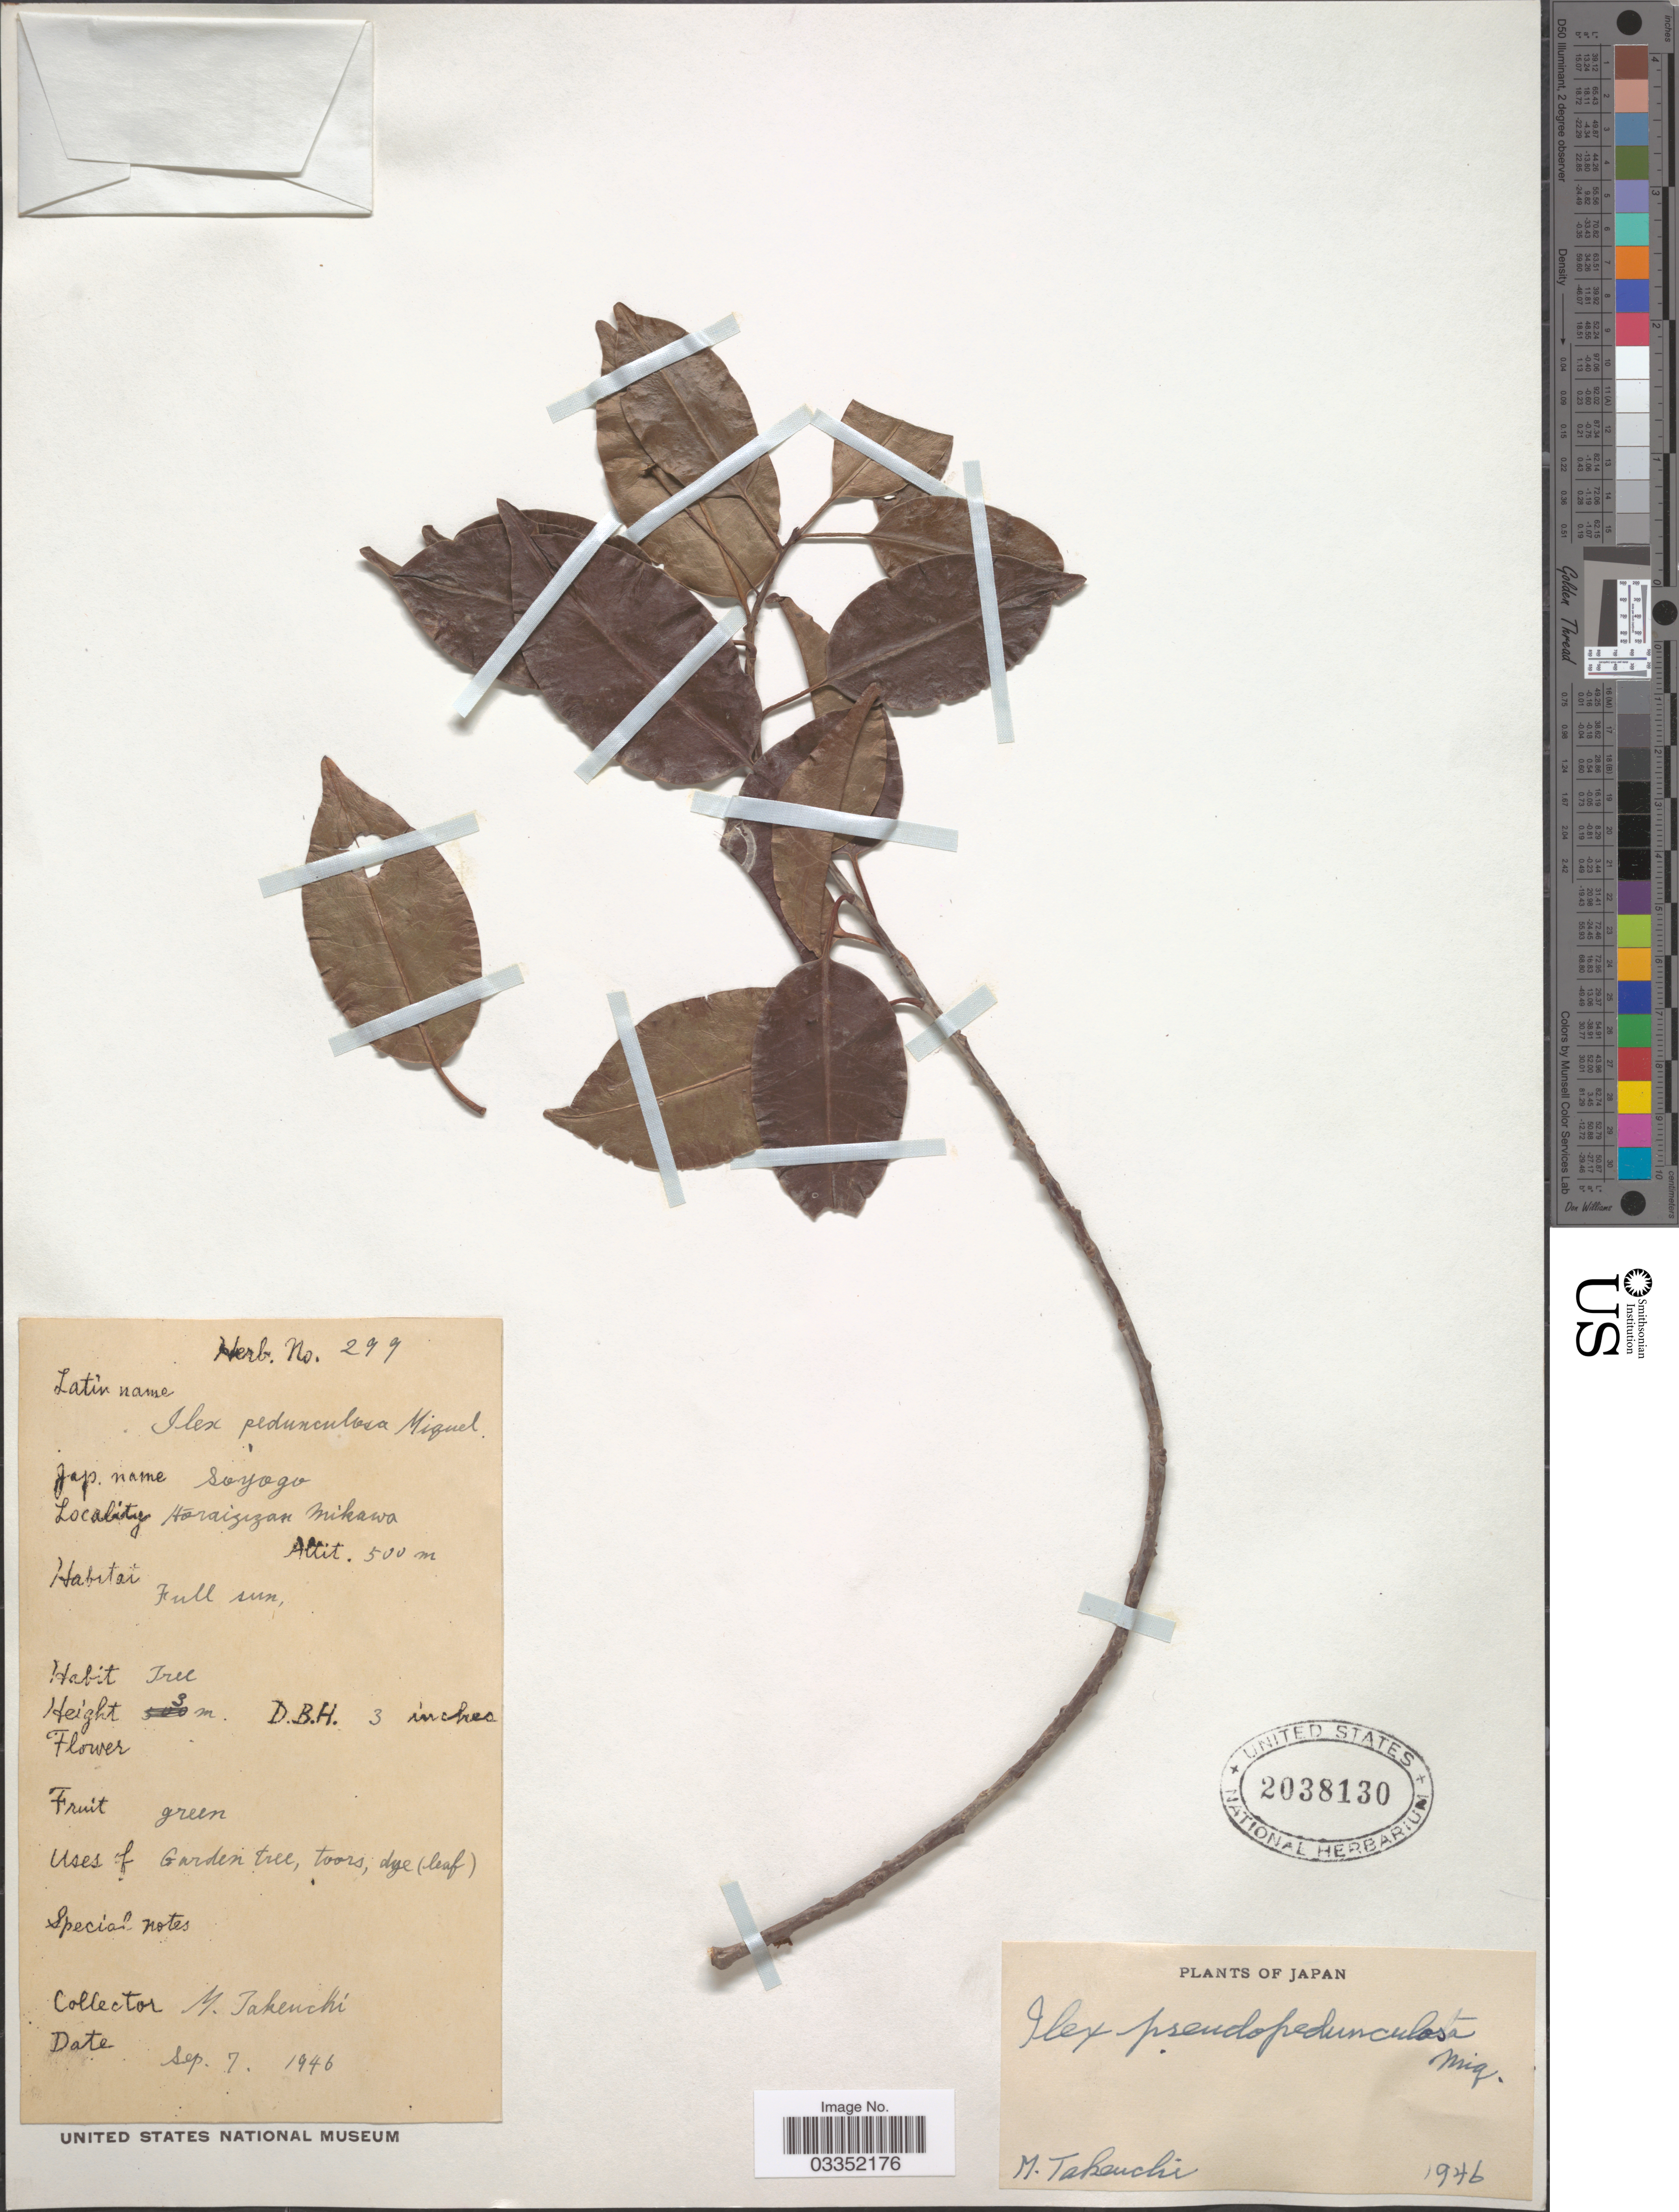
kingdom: Plantae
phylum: Tracheophyta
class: Magnoliopsida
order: Aquifoliales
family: Aquifoliaceae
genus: Ilex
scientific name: Ilex pseudopedunculosa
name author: Miq.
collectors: M. Takeuchi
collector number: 299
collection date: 1946-09-07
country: Japan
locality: Hōraizizan Mikawa.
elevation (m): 500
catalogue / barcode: US 2038130